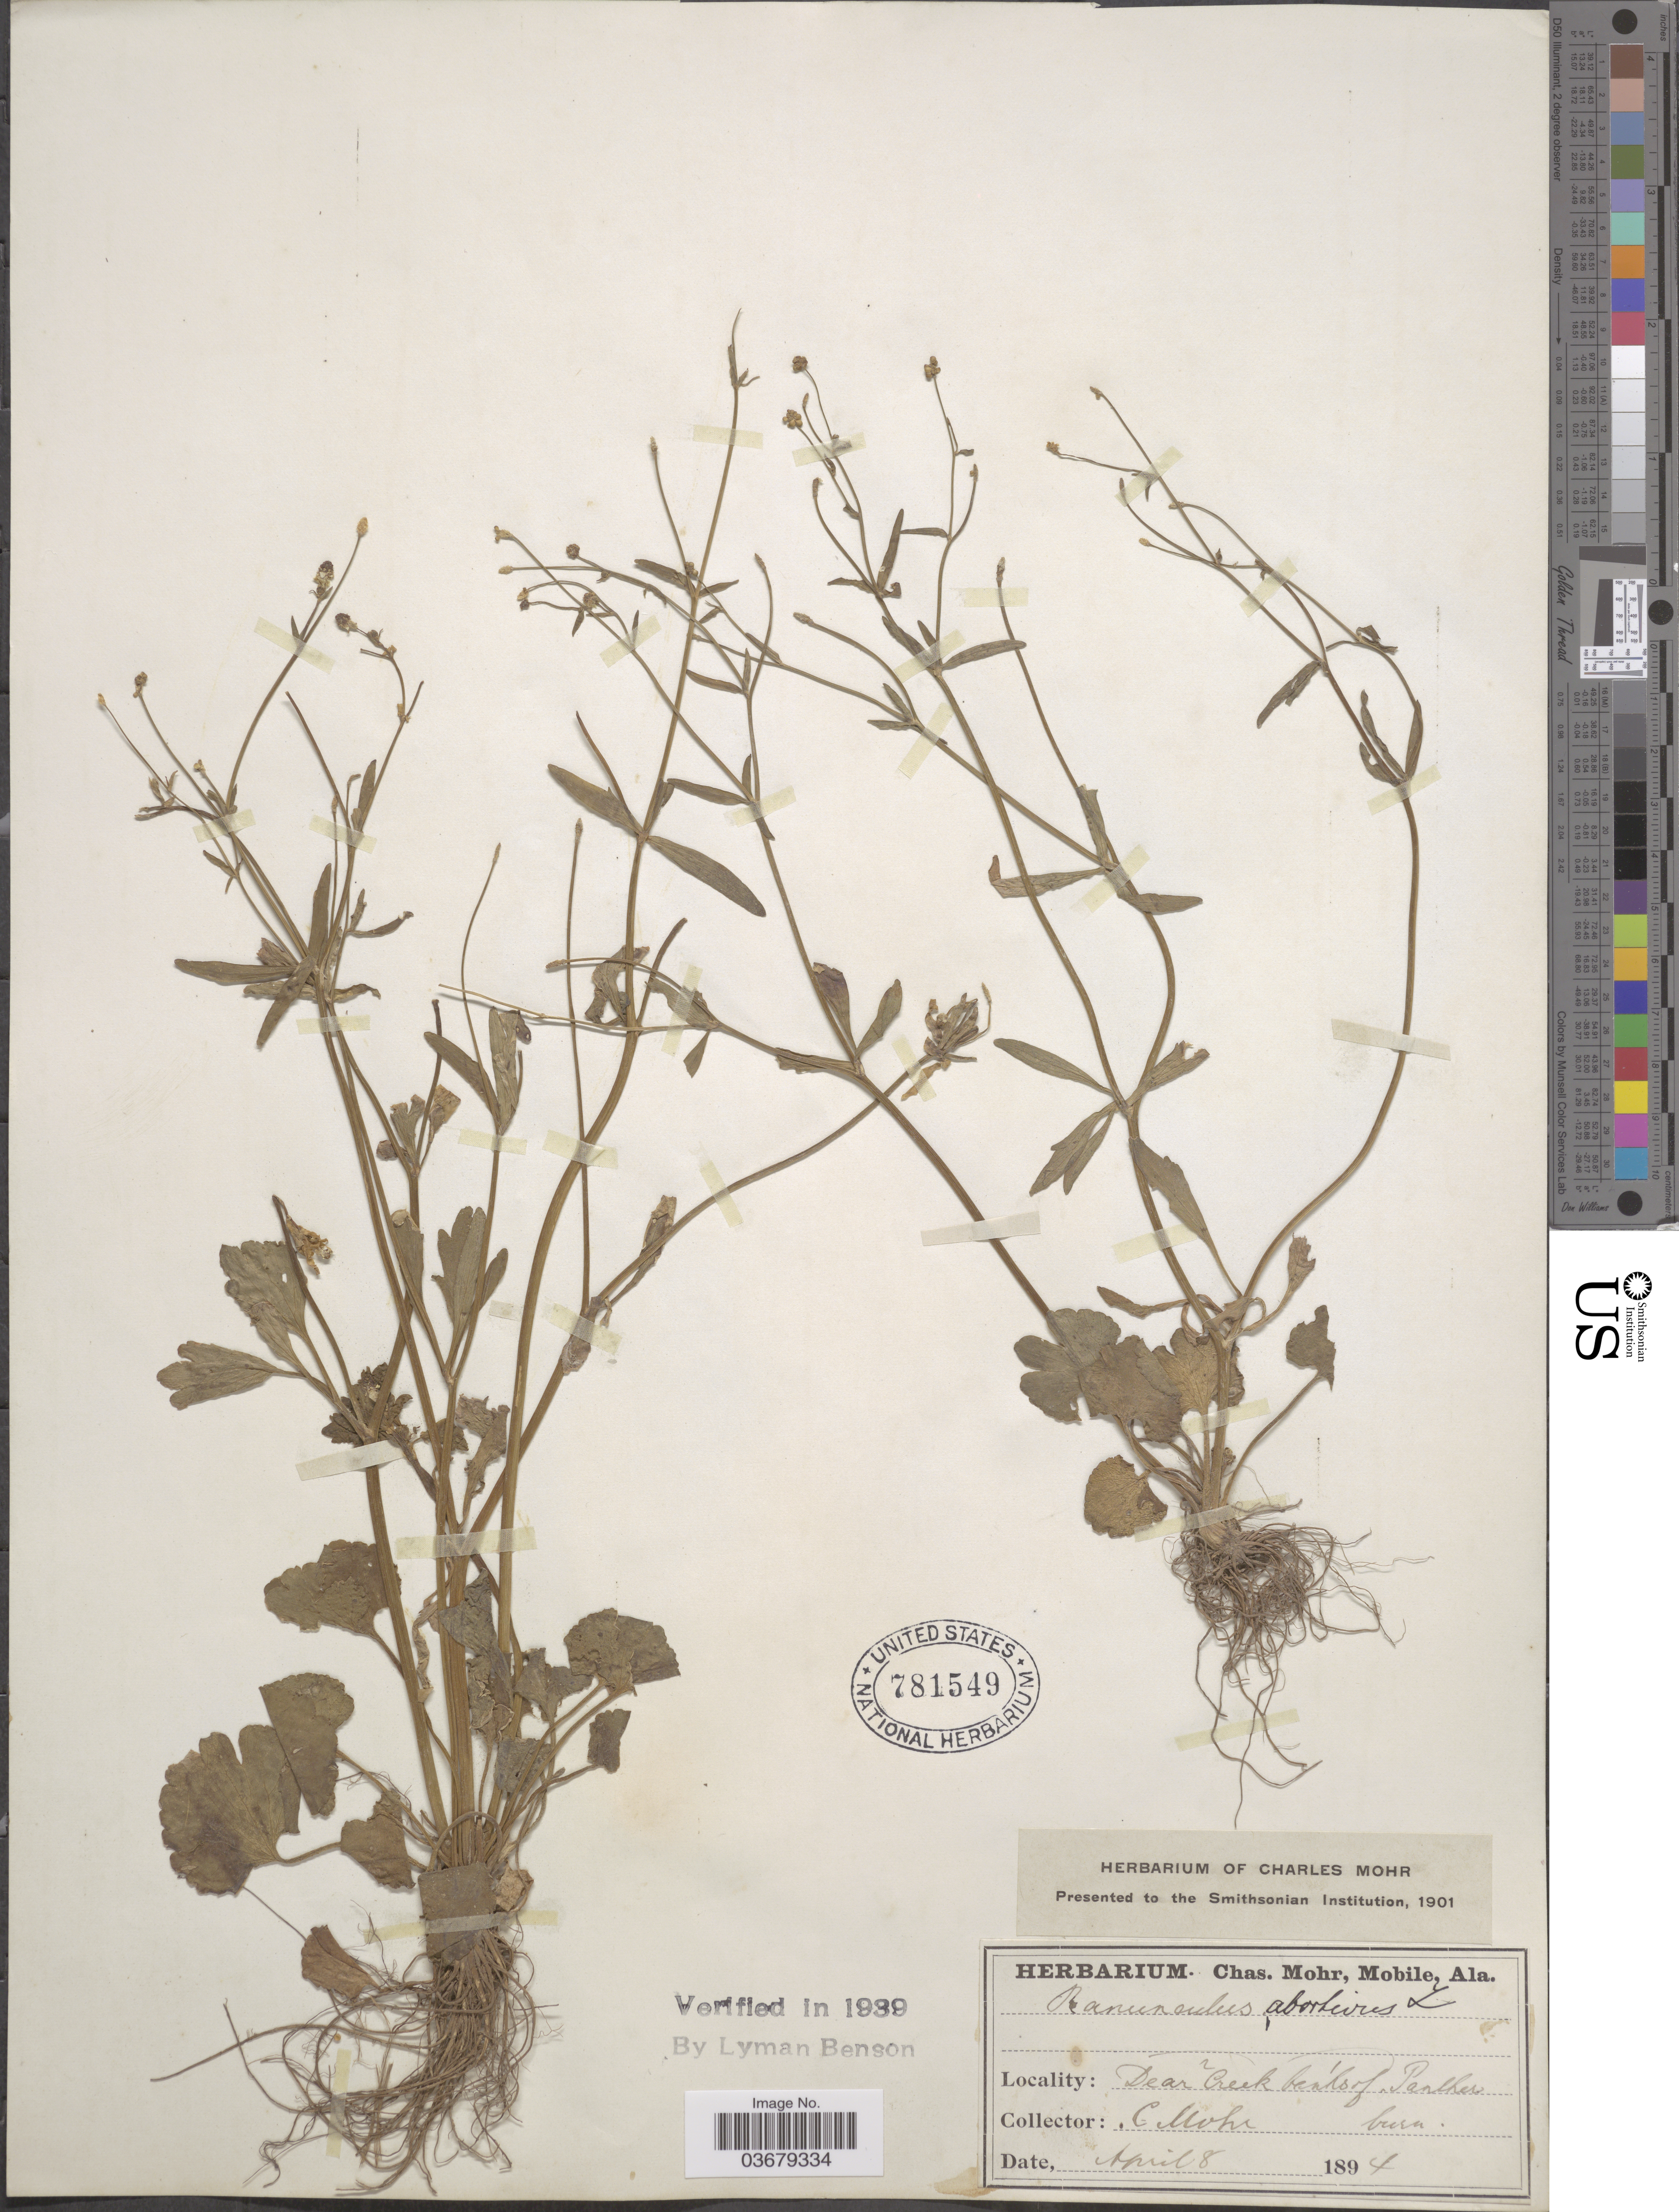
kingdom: Plantae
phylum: Tracheophyta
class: Magnoliopsida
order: Ranunculales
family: Ranunculaceae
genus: Ranunculus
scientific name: Ranunculus abortivus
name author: L.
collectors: Mohr, C. T. (herbarium)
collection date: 1894-04-08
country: United States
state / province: Alabama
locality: Dear Creek banks of Panther burn.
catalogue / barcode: US 781549